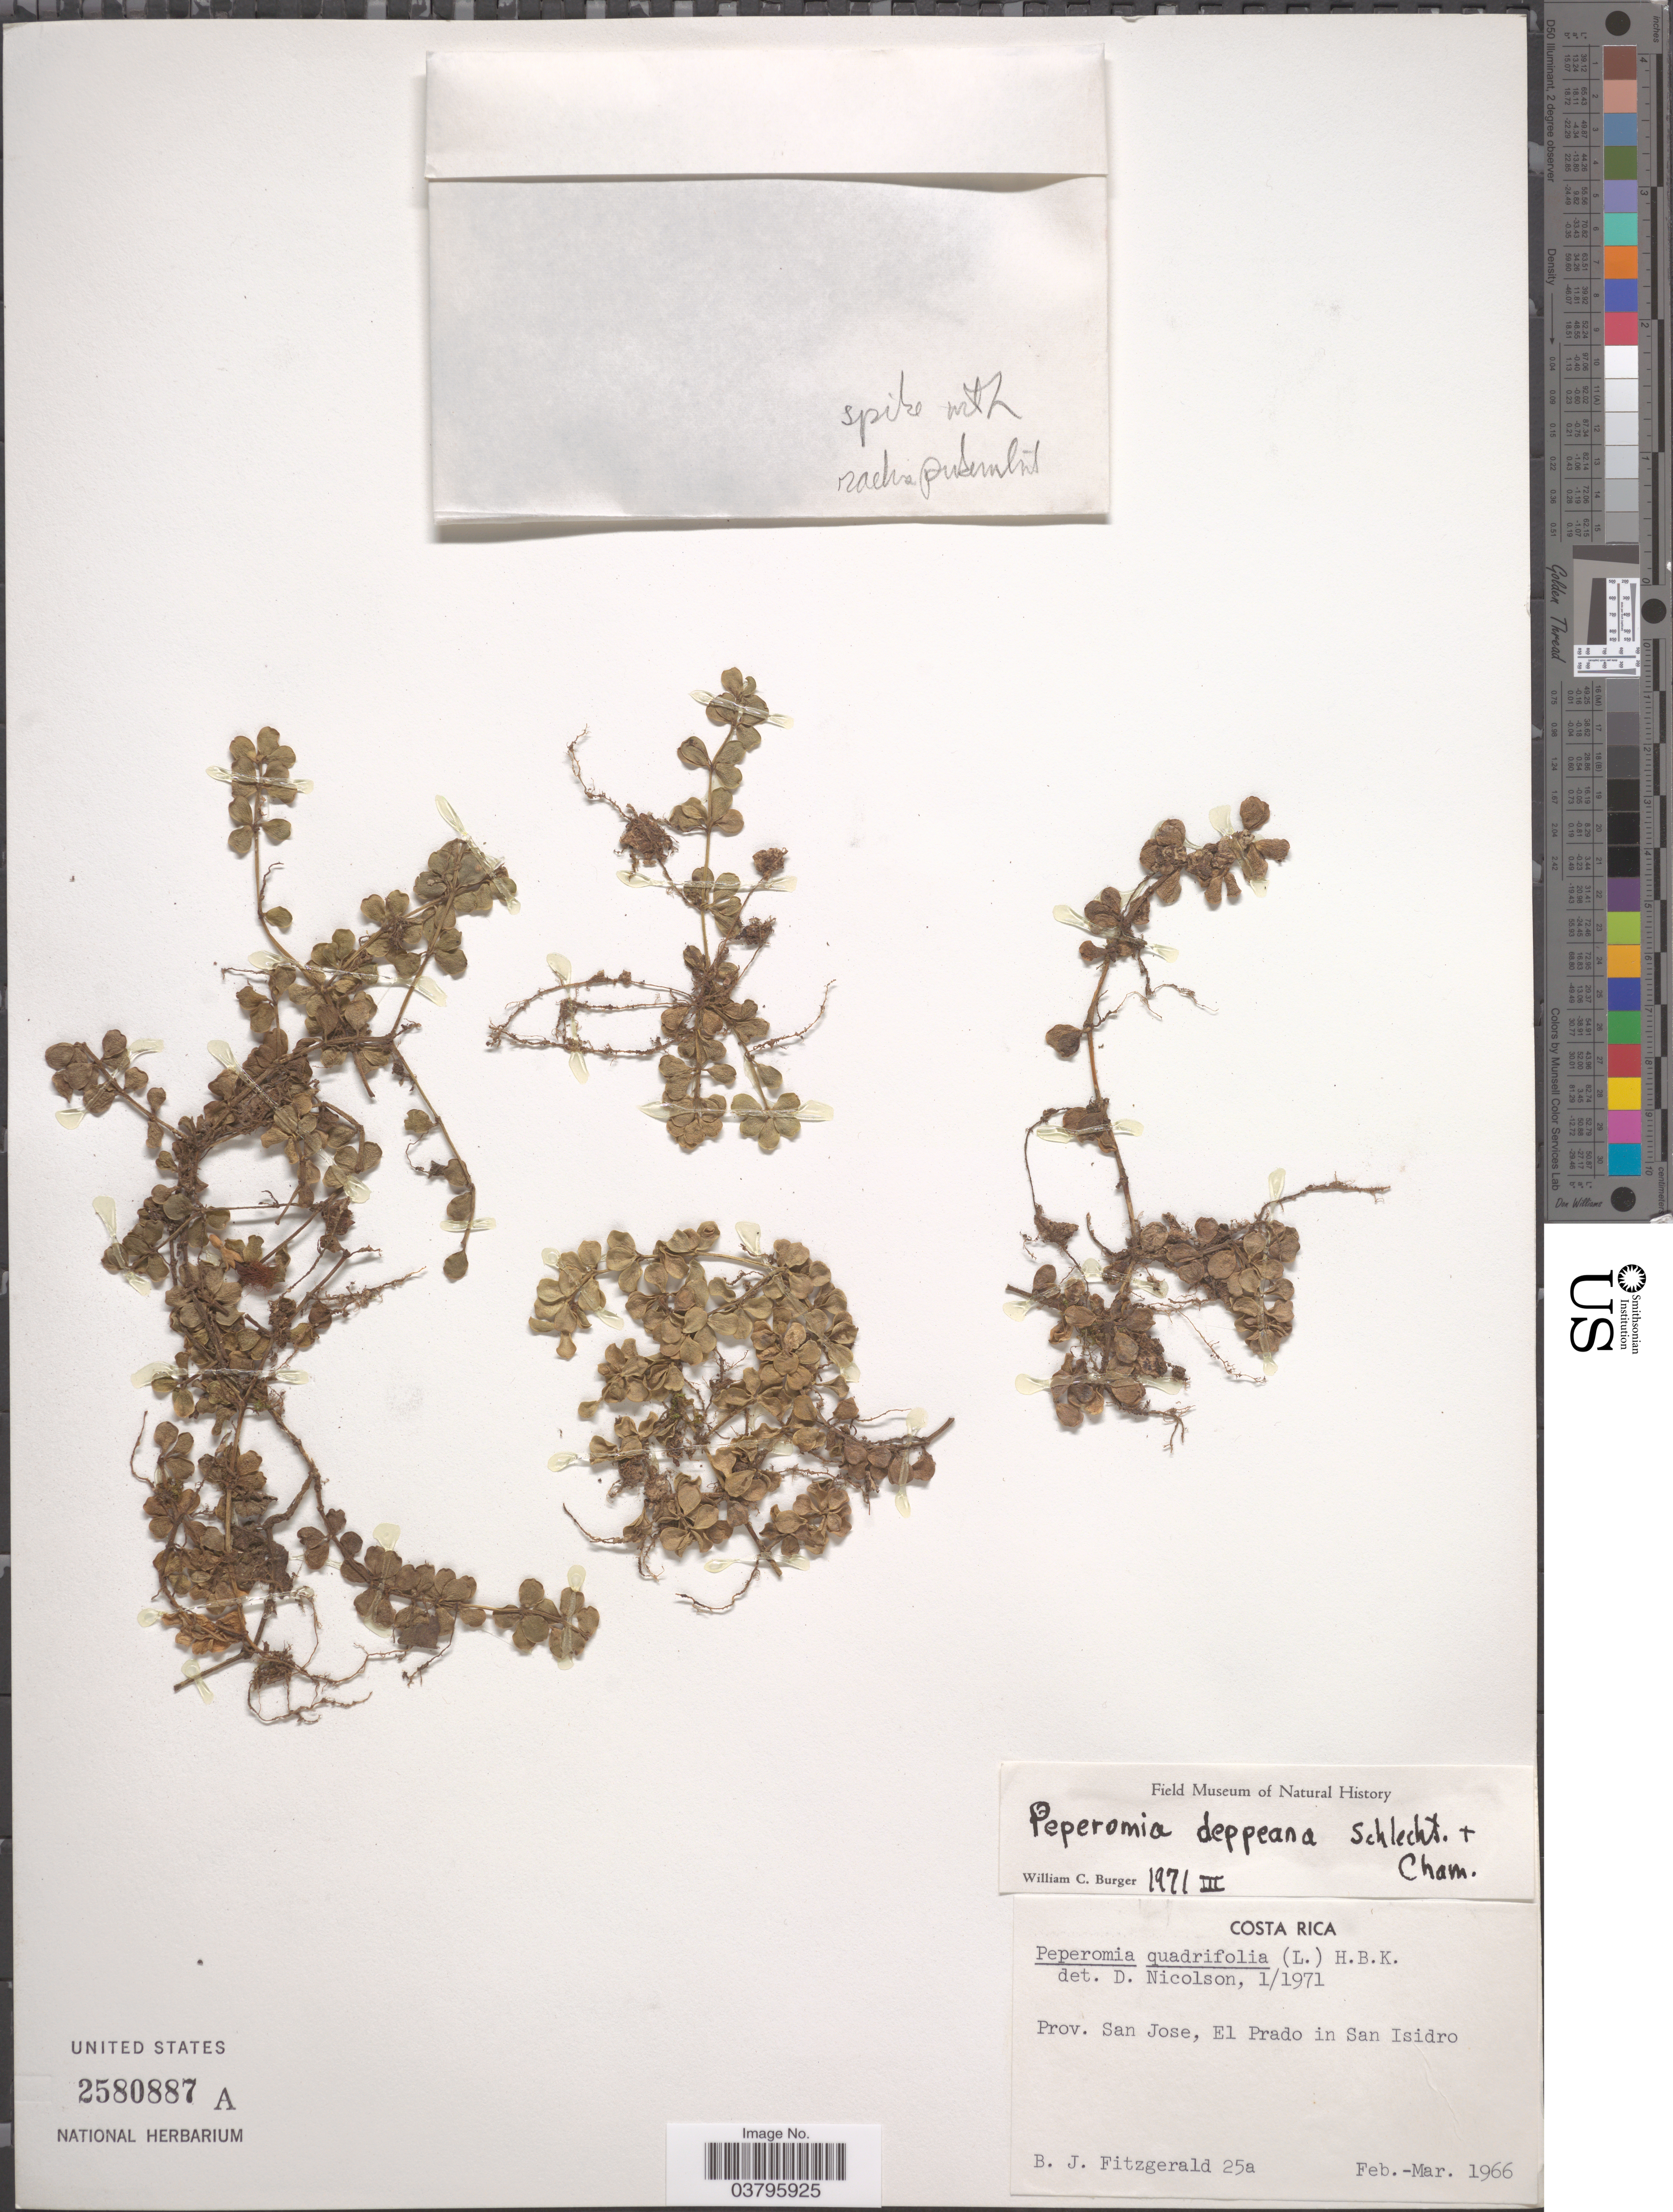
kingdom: Plantae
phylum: Tracheophyta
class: Magnoliopsida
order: Piperales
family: Piperaceae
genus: Peperomia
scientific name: Peperomia deppeana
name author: Schltdl. & Cham.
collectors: B. Fitzgerald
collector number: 25a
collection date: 1966-02/1966-03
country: Costa Rica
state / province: San José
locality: El Prado n San Isidro.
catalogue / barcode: US 2580887A